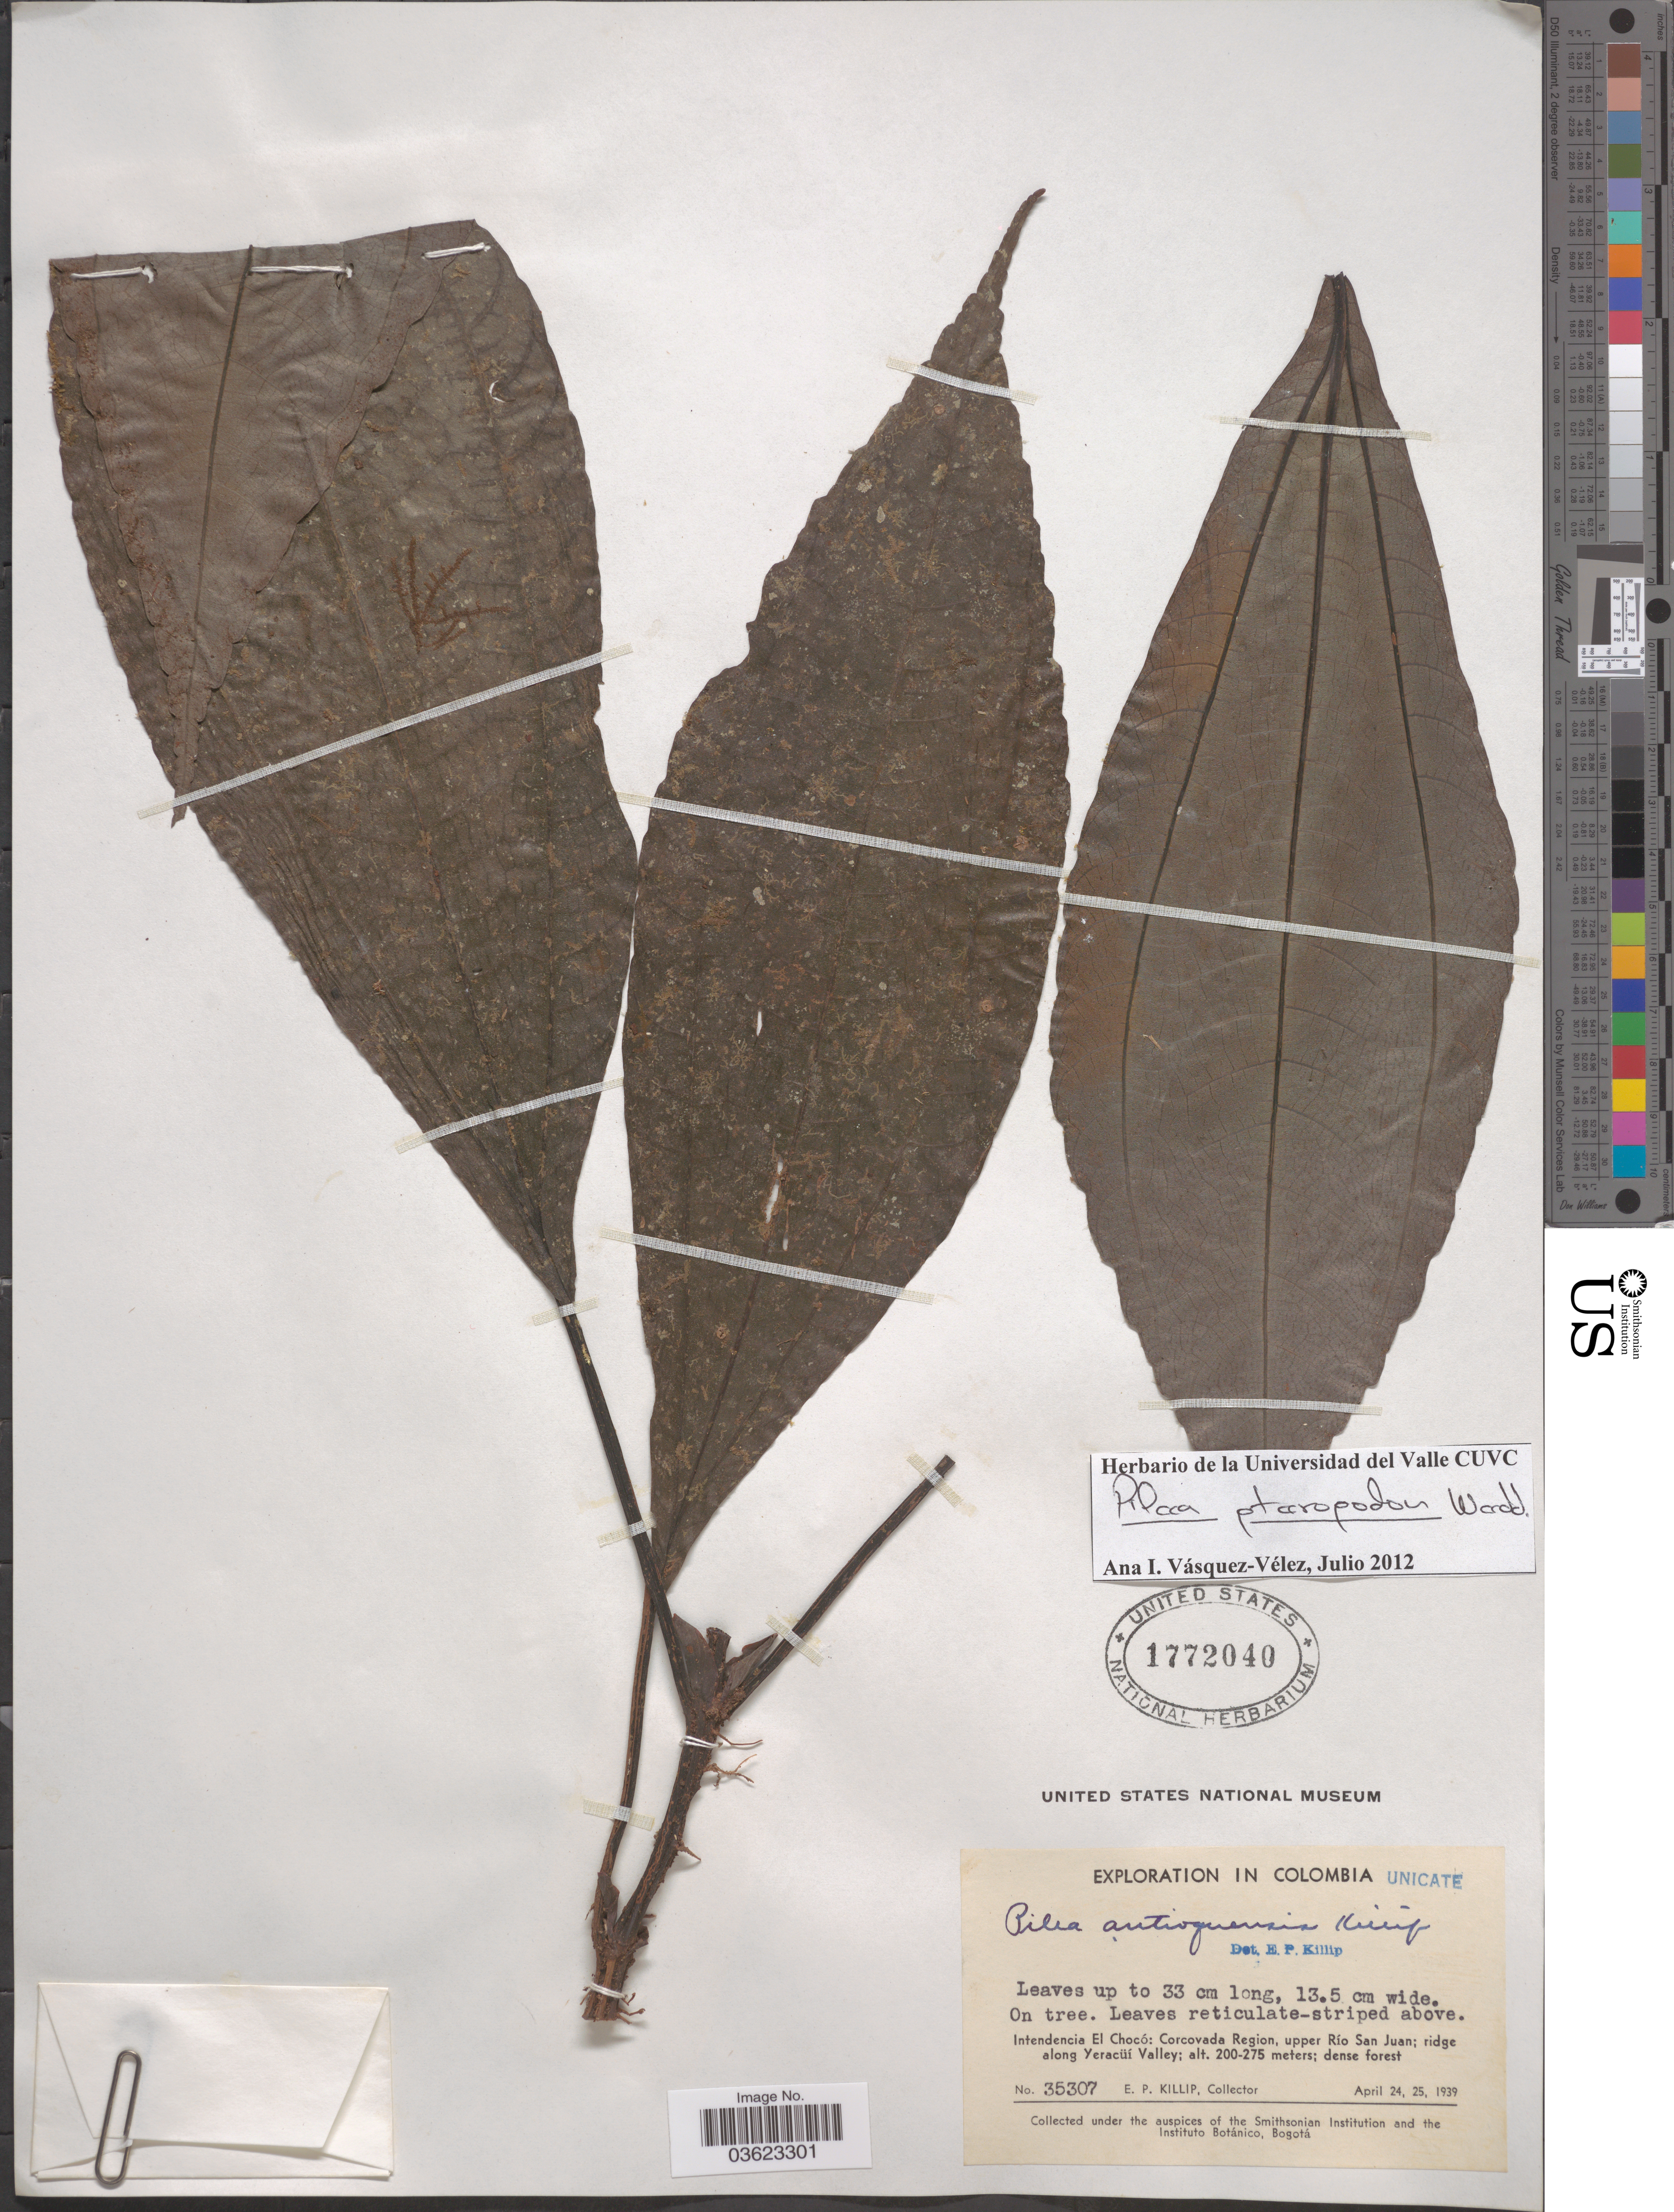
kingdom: Plantae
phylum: Tracheophyta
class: Magnoliopsida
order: Rosales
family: Urticaceae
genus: Pilea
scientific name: Pilea pteropodon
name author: Wedd.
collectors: E. P. Killip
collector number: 35307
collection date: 1939-04-24/1939-04-25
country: Colombia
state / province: Chocó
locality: Intendencio El Chocó: Corcovada Region, upper Río San Juan; ridge along Yeracüí Valley.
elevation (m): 200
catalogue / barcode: US 1772040